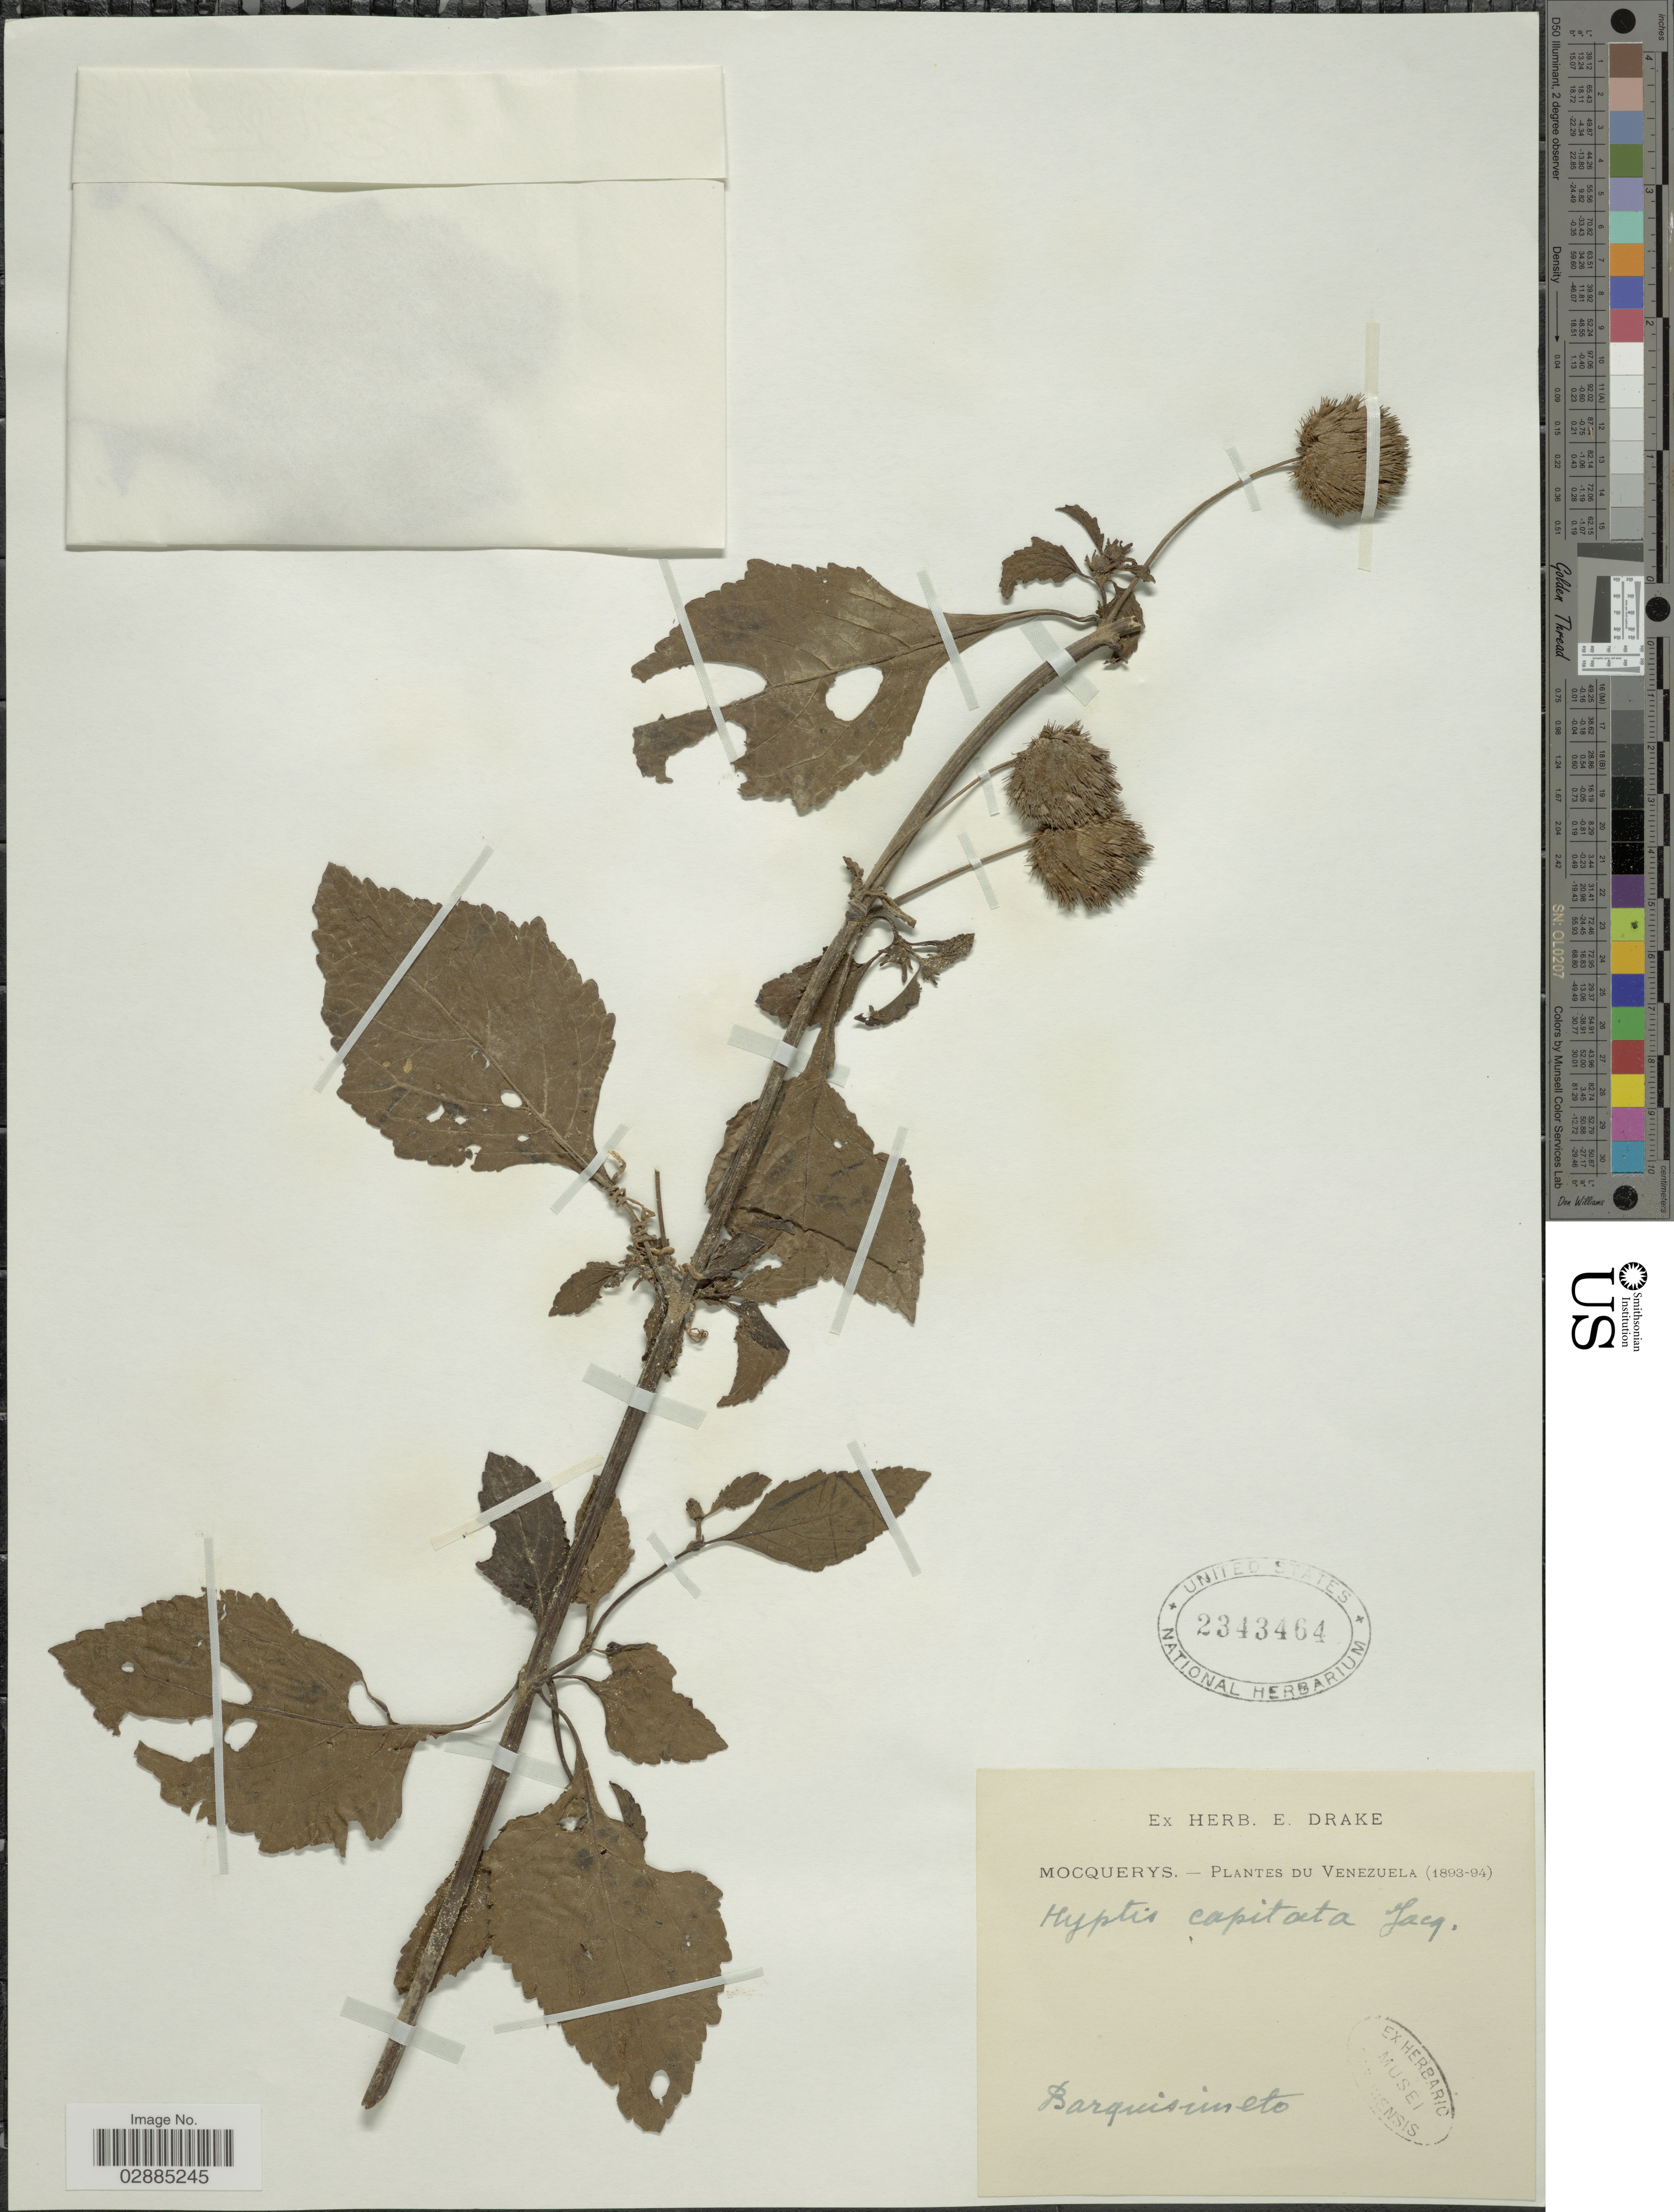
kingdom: Plantae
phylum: Tracheophyta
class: Magnoliopsida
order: Lamiales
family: Lamiaceae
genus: Hyptis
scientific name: Hyptis capitata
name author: Jacq.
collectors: A. Mocquerys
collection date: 1893/1894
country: Venezuela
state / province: Lara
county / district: Iribarren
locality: Barquisimeto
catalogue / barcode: US 2343464